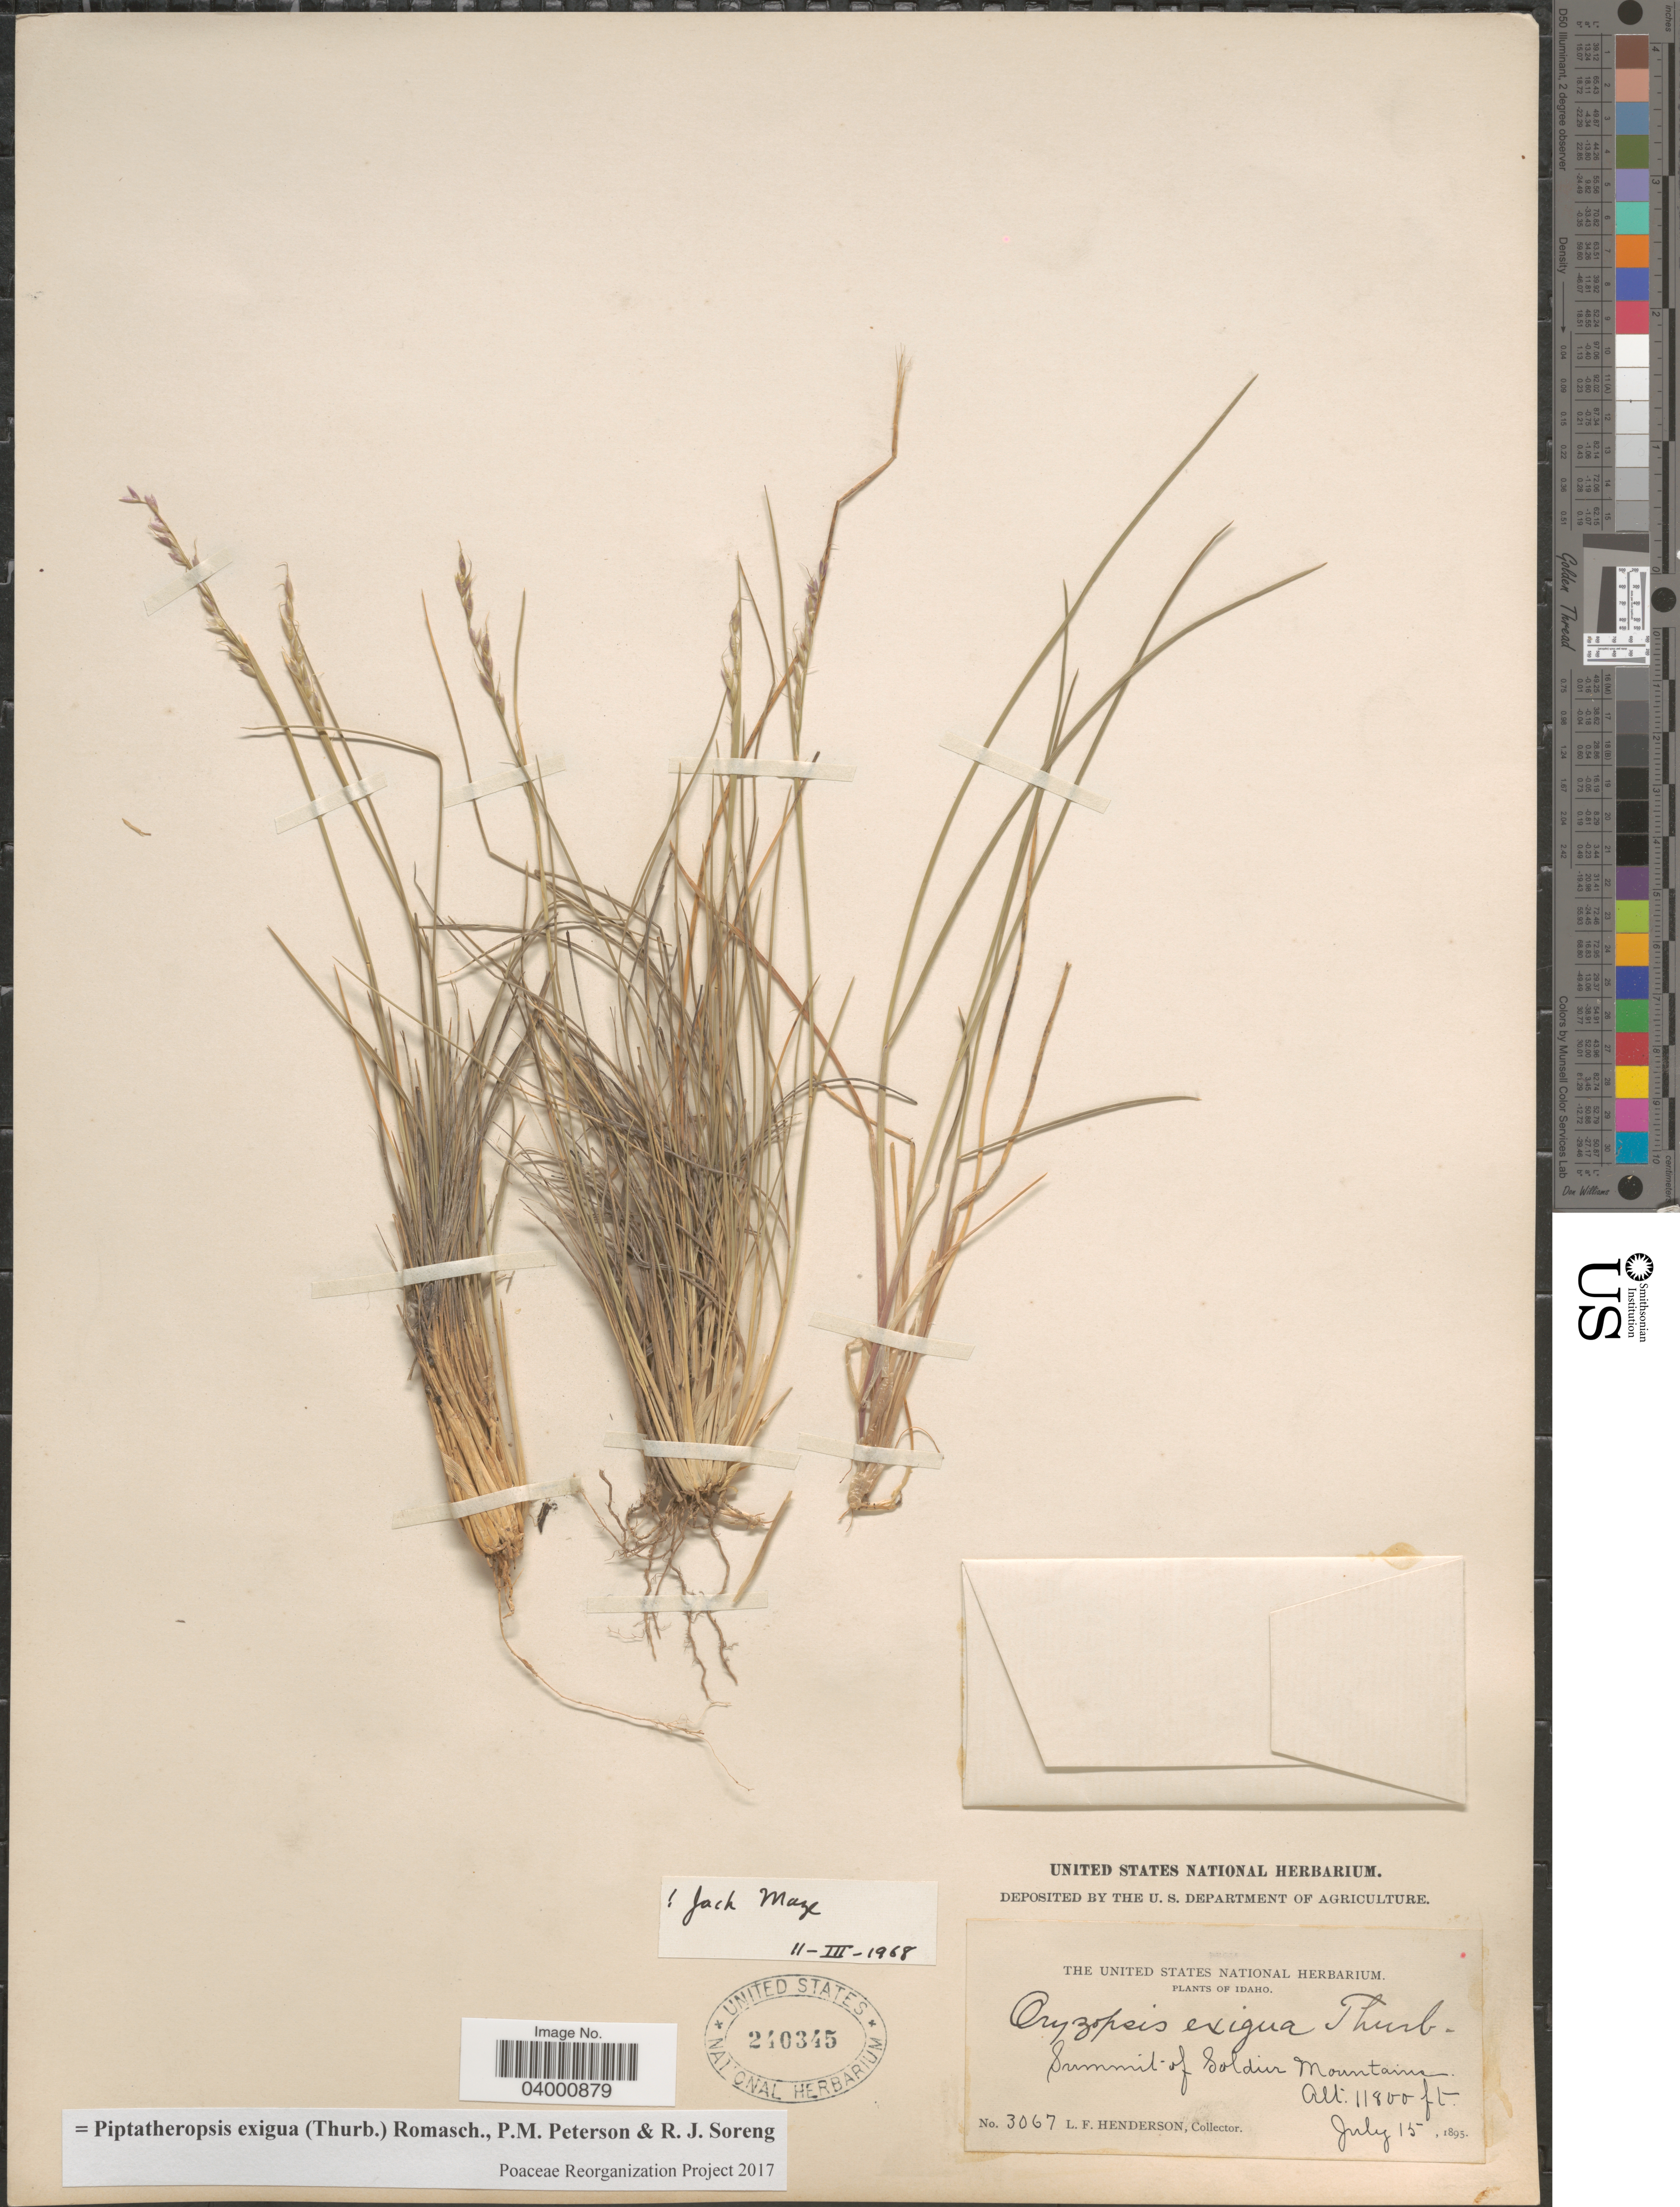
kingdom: Plantae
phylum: Tracheophyta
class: Liliopsida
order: Poales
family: Poaceae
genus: Piptatheropsis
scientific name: Piptatheropsis exigua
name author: (Thurb.) Romasch. et al.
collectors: L. Henderson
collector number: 3067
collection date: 1895-07-15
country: United States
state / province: Idaho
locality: Summit of Soldier Mountains.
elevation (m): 3597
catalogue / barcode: US 240345